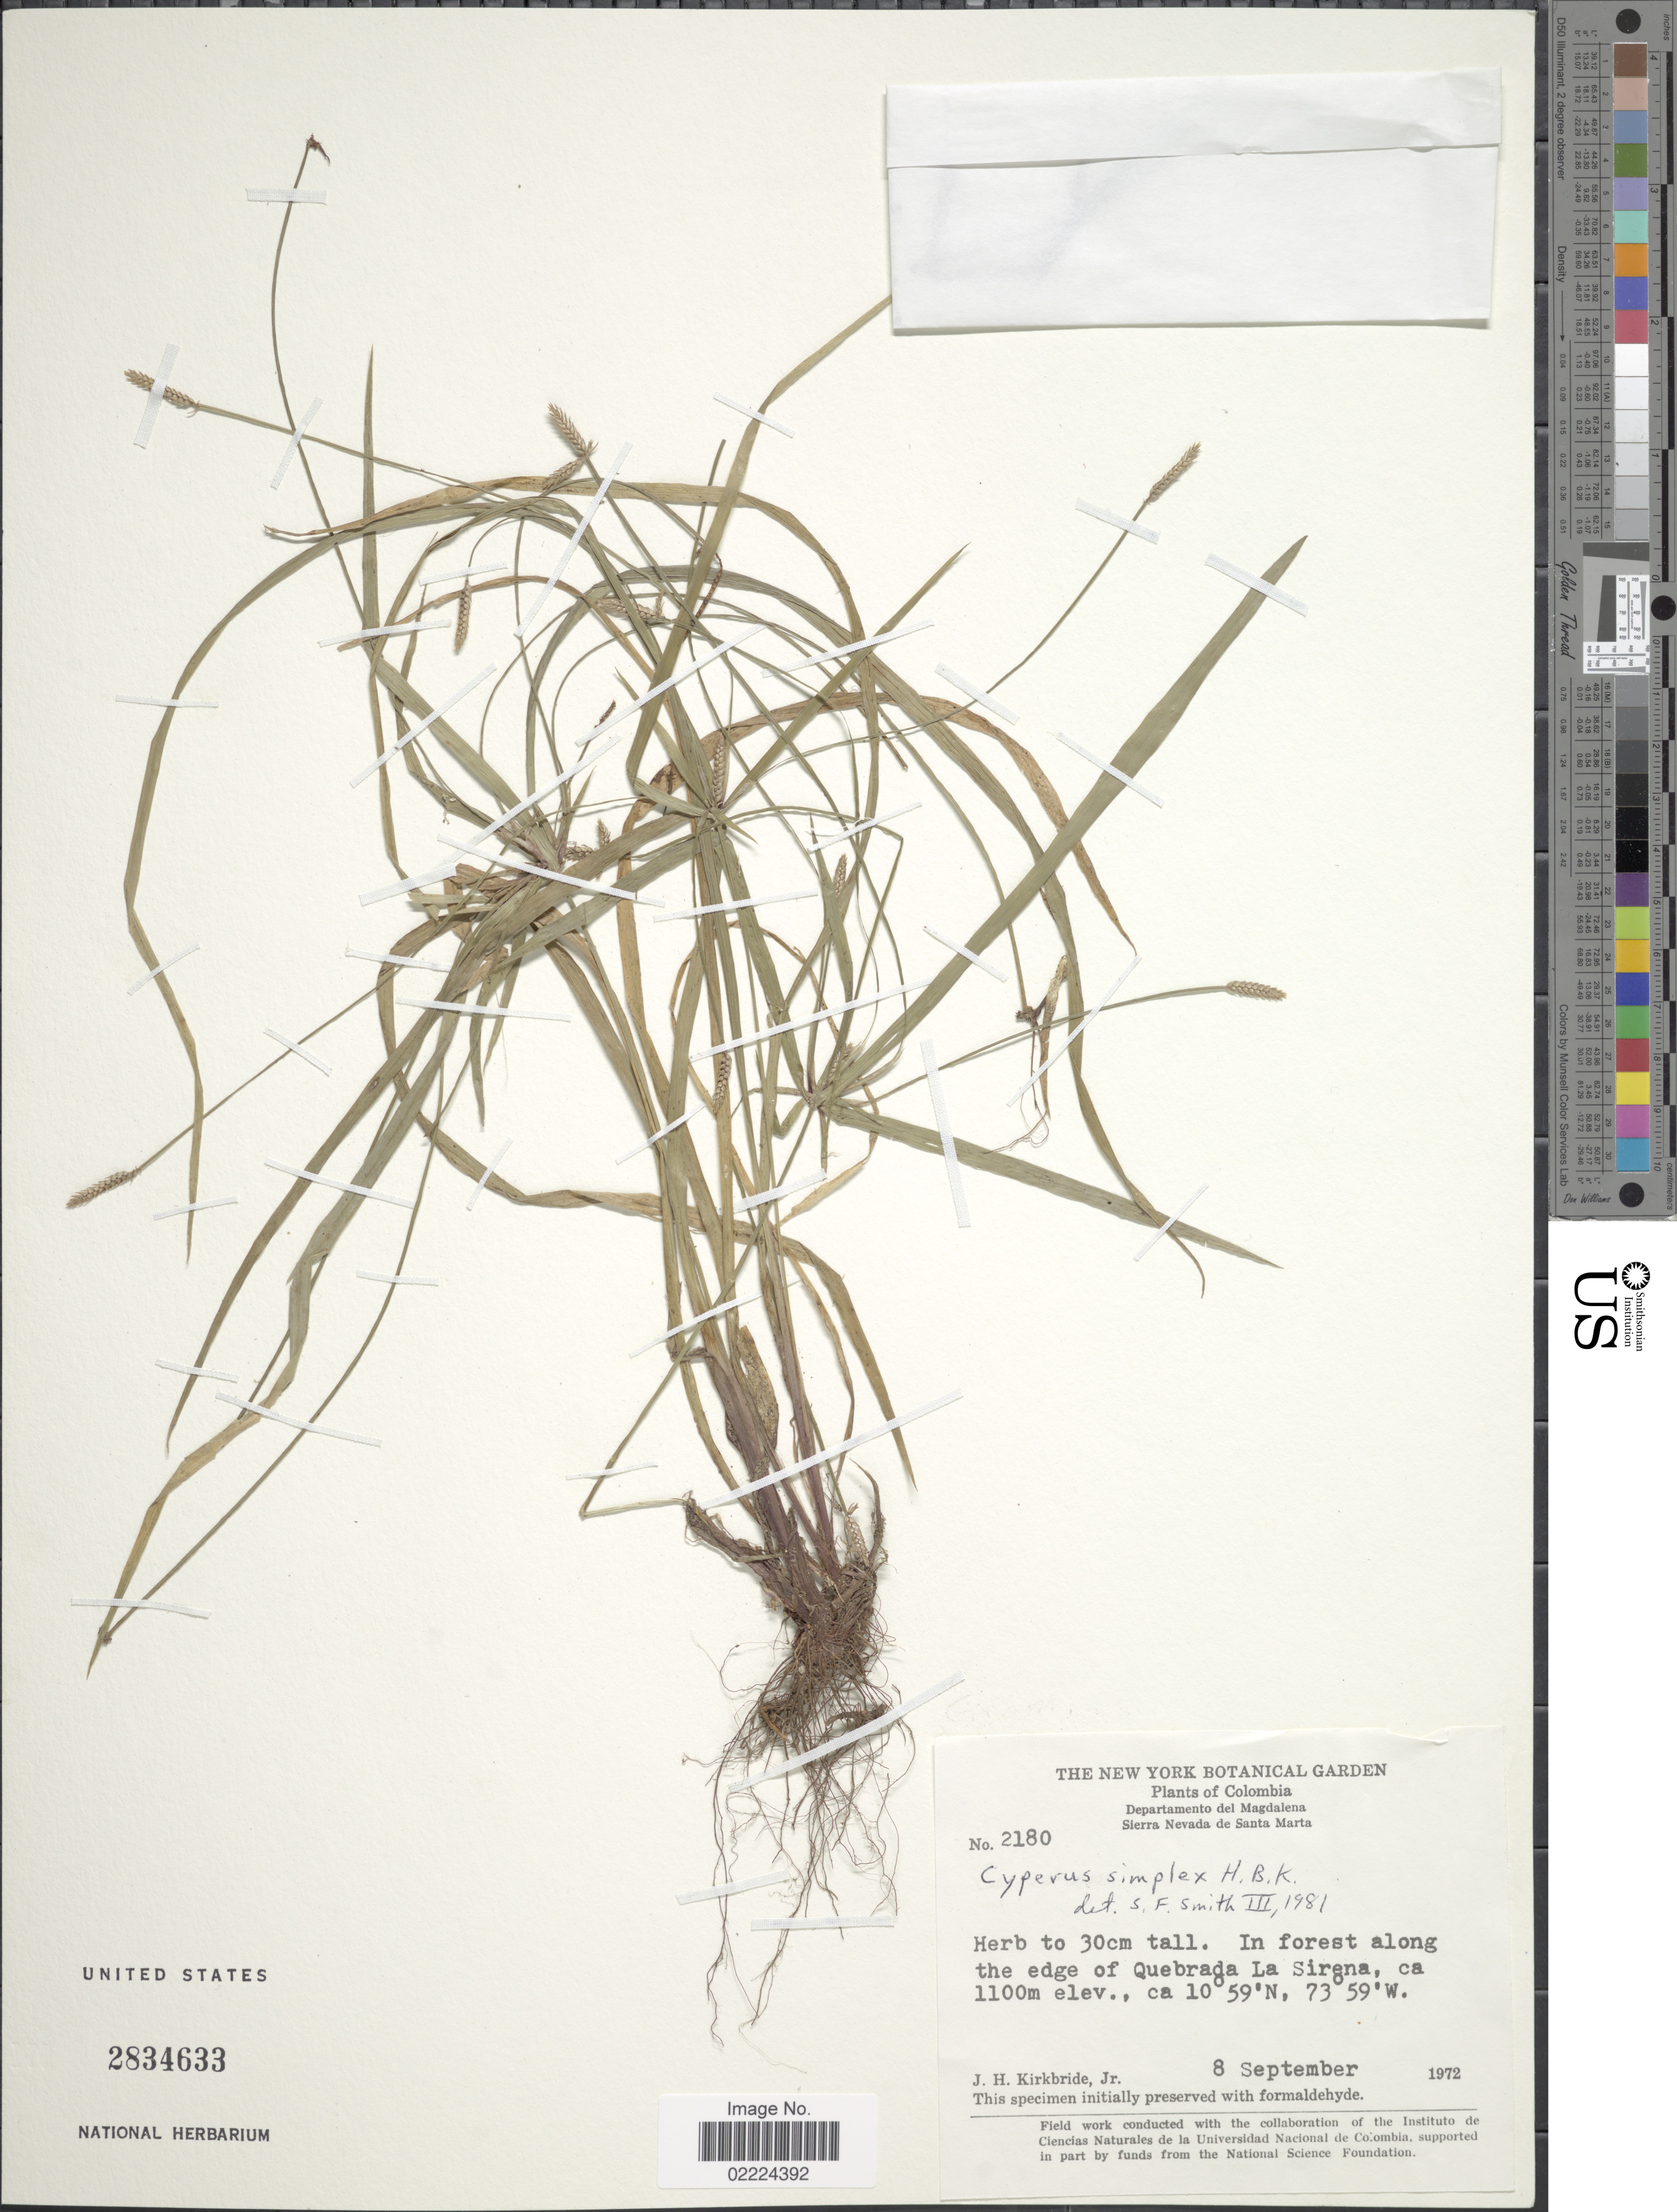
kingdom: Plantae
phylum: Tracheophyta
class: Liliopsida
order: Poales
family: Cyperaceae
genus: Cyperus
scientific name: Cyperus simplex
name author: Kunth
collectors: J. H. Kirkbride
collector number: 2180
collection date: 1972-09-08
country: Colombia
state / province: Magdalena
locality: Sierra Nevada de Santa Marta, in forest along the edge of Quebrada La Sirena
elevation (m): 1100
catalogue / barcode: US 2834633